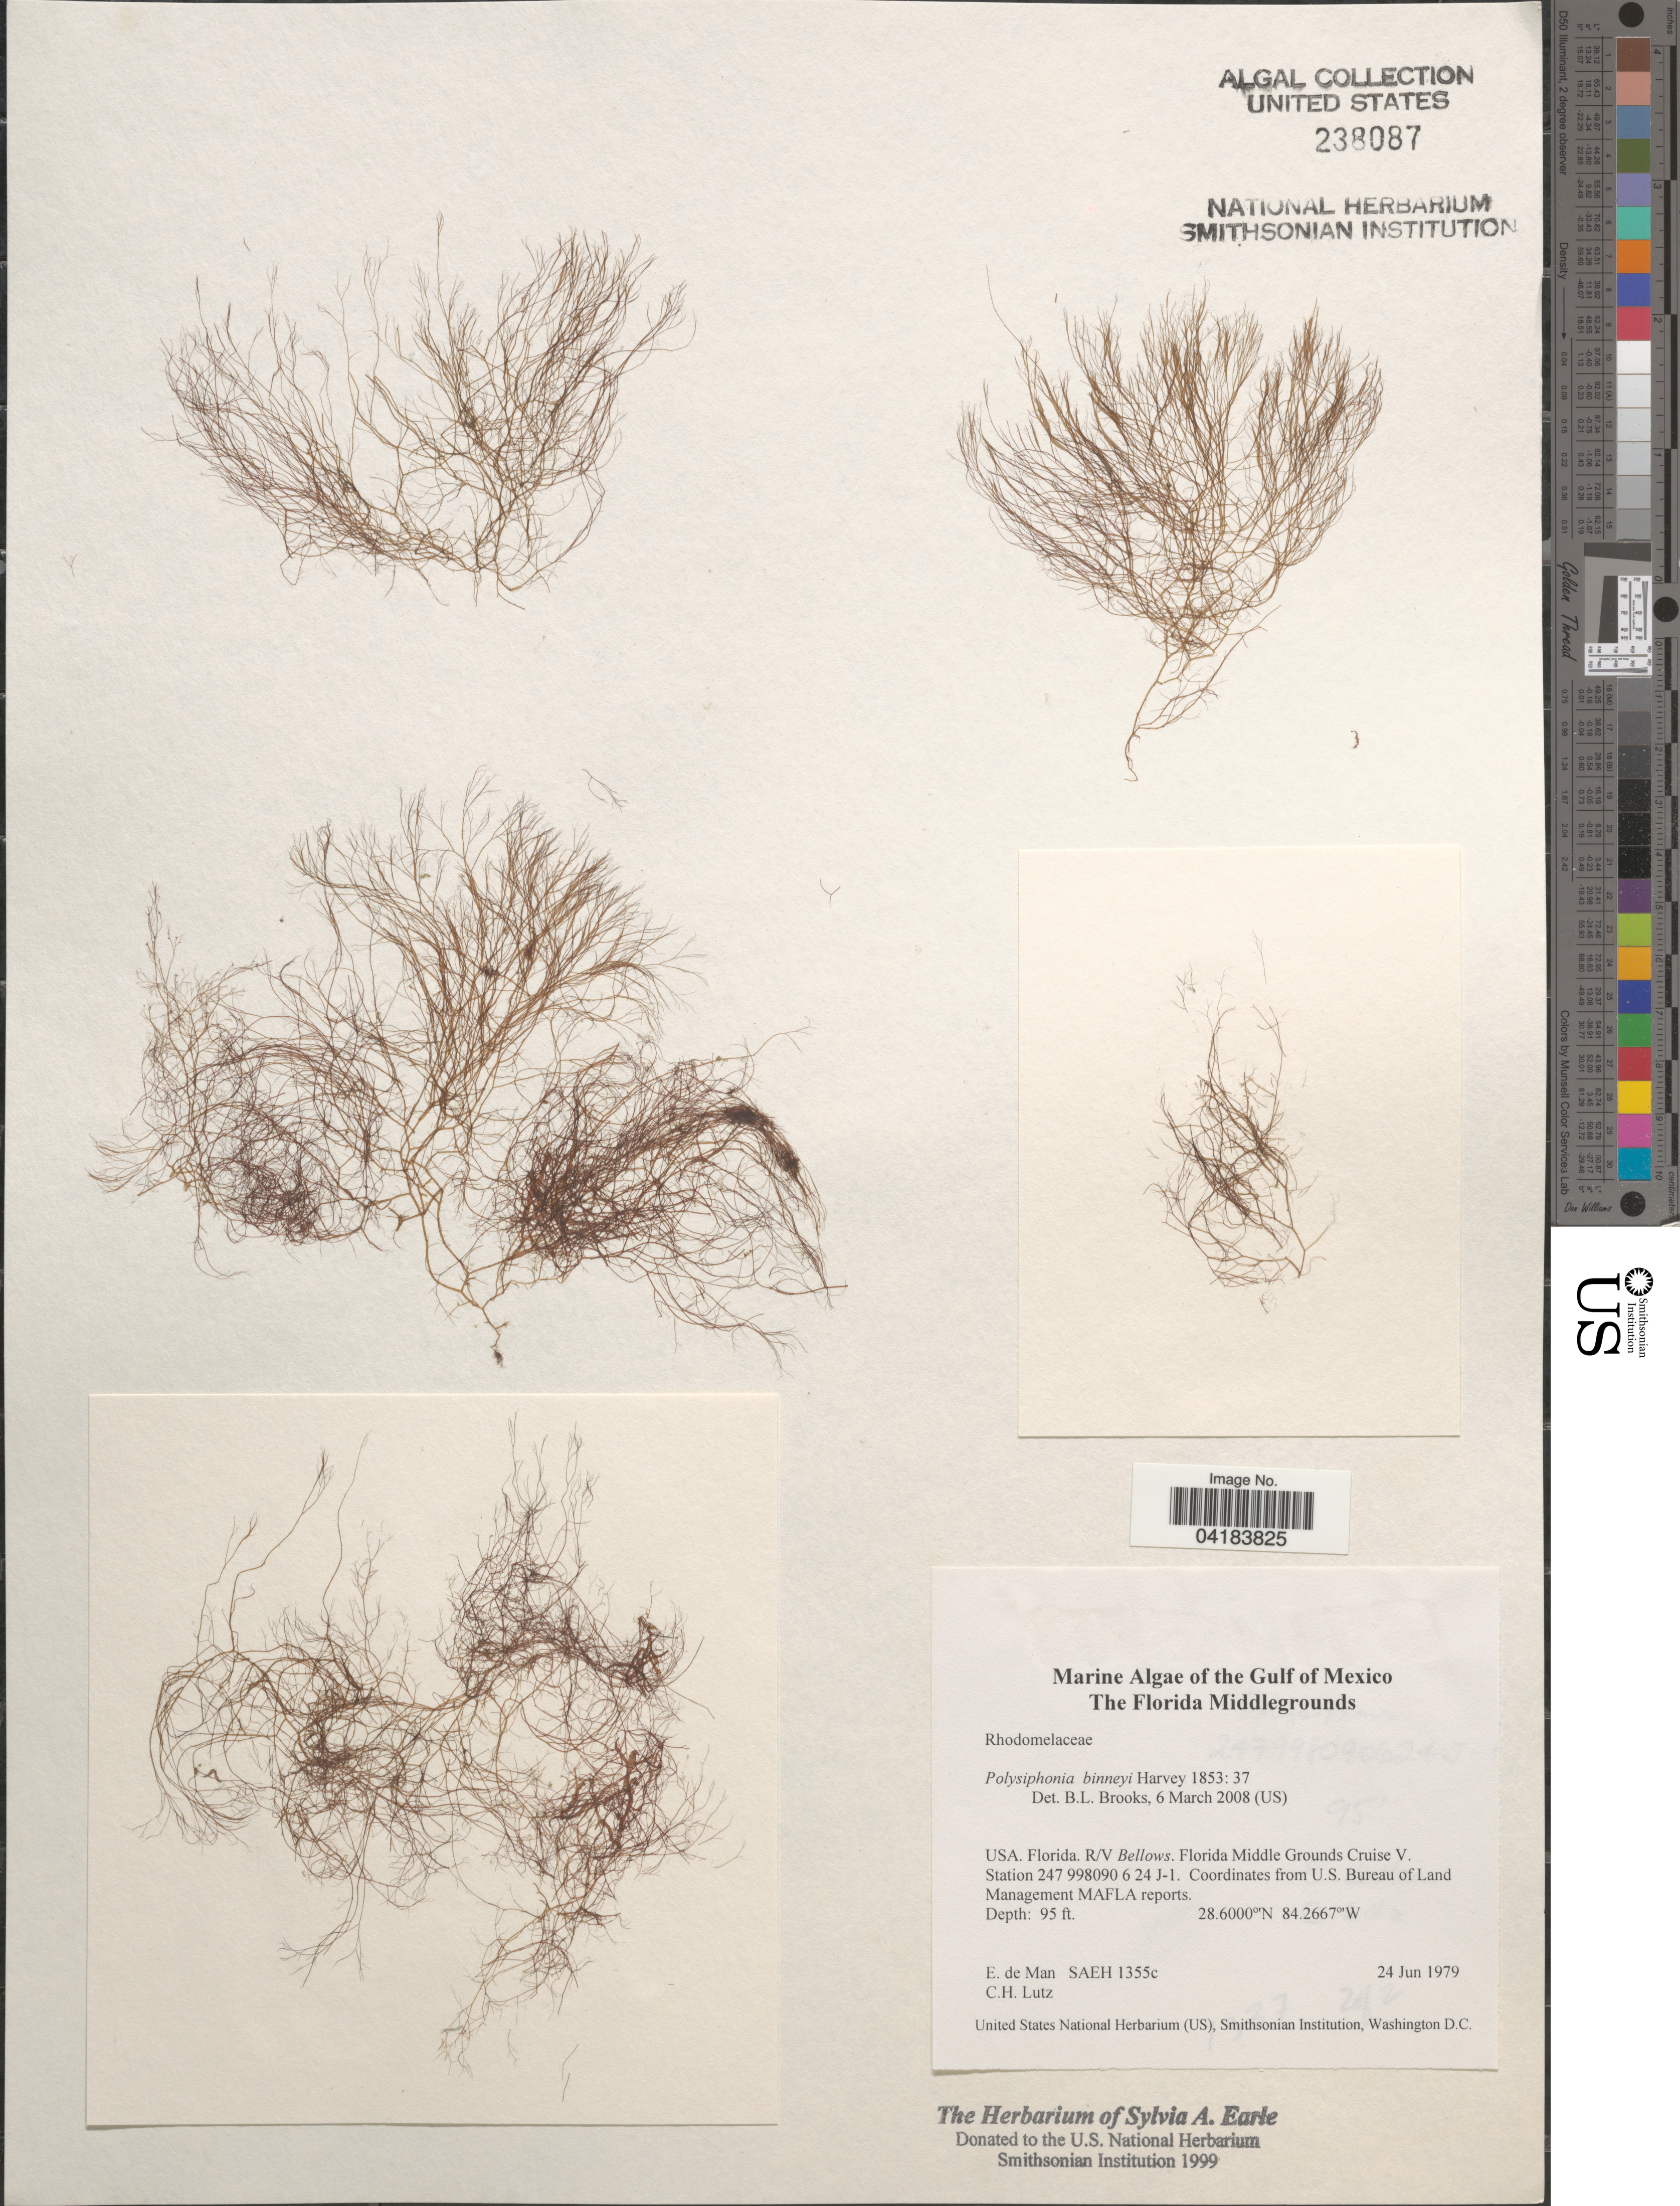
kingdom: Plantae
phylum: Rhodophyta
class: Florideophyceae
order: Ceramiales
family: Rhodomelaceae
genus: Polysiphonia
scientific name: Polysiphonia binneyi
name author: Harv.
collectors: E. de Man & C. Lutz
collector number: SAEH1355c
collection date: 1979-06-24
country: United States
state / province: Florida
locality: Gulf of Mexico. R/V Bellows. Florida Middle Grounds Cruise V. Station 247 998090 6 24 J-1.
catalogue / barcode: US 238087